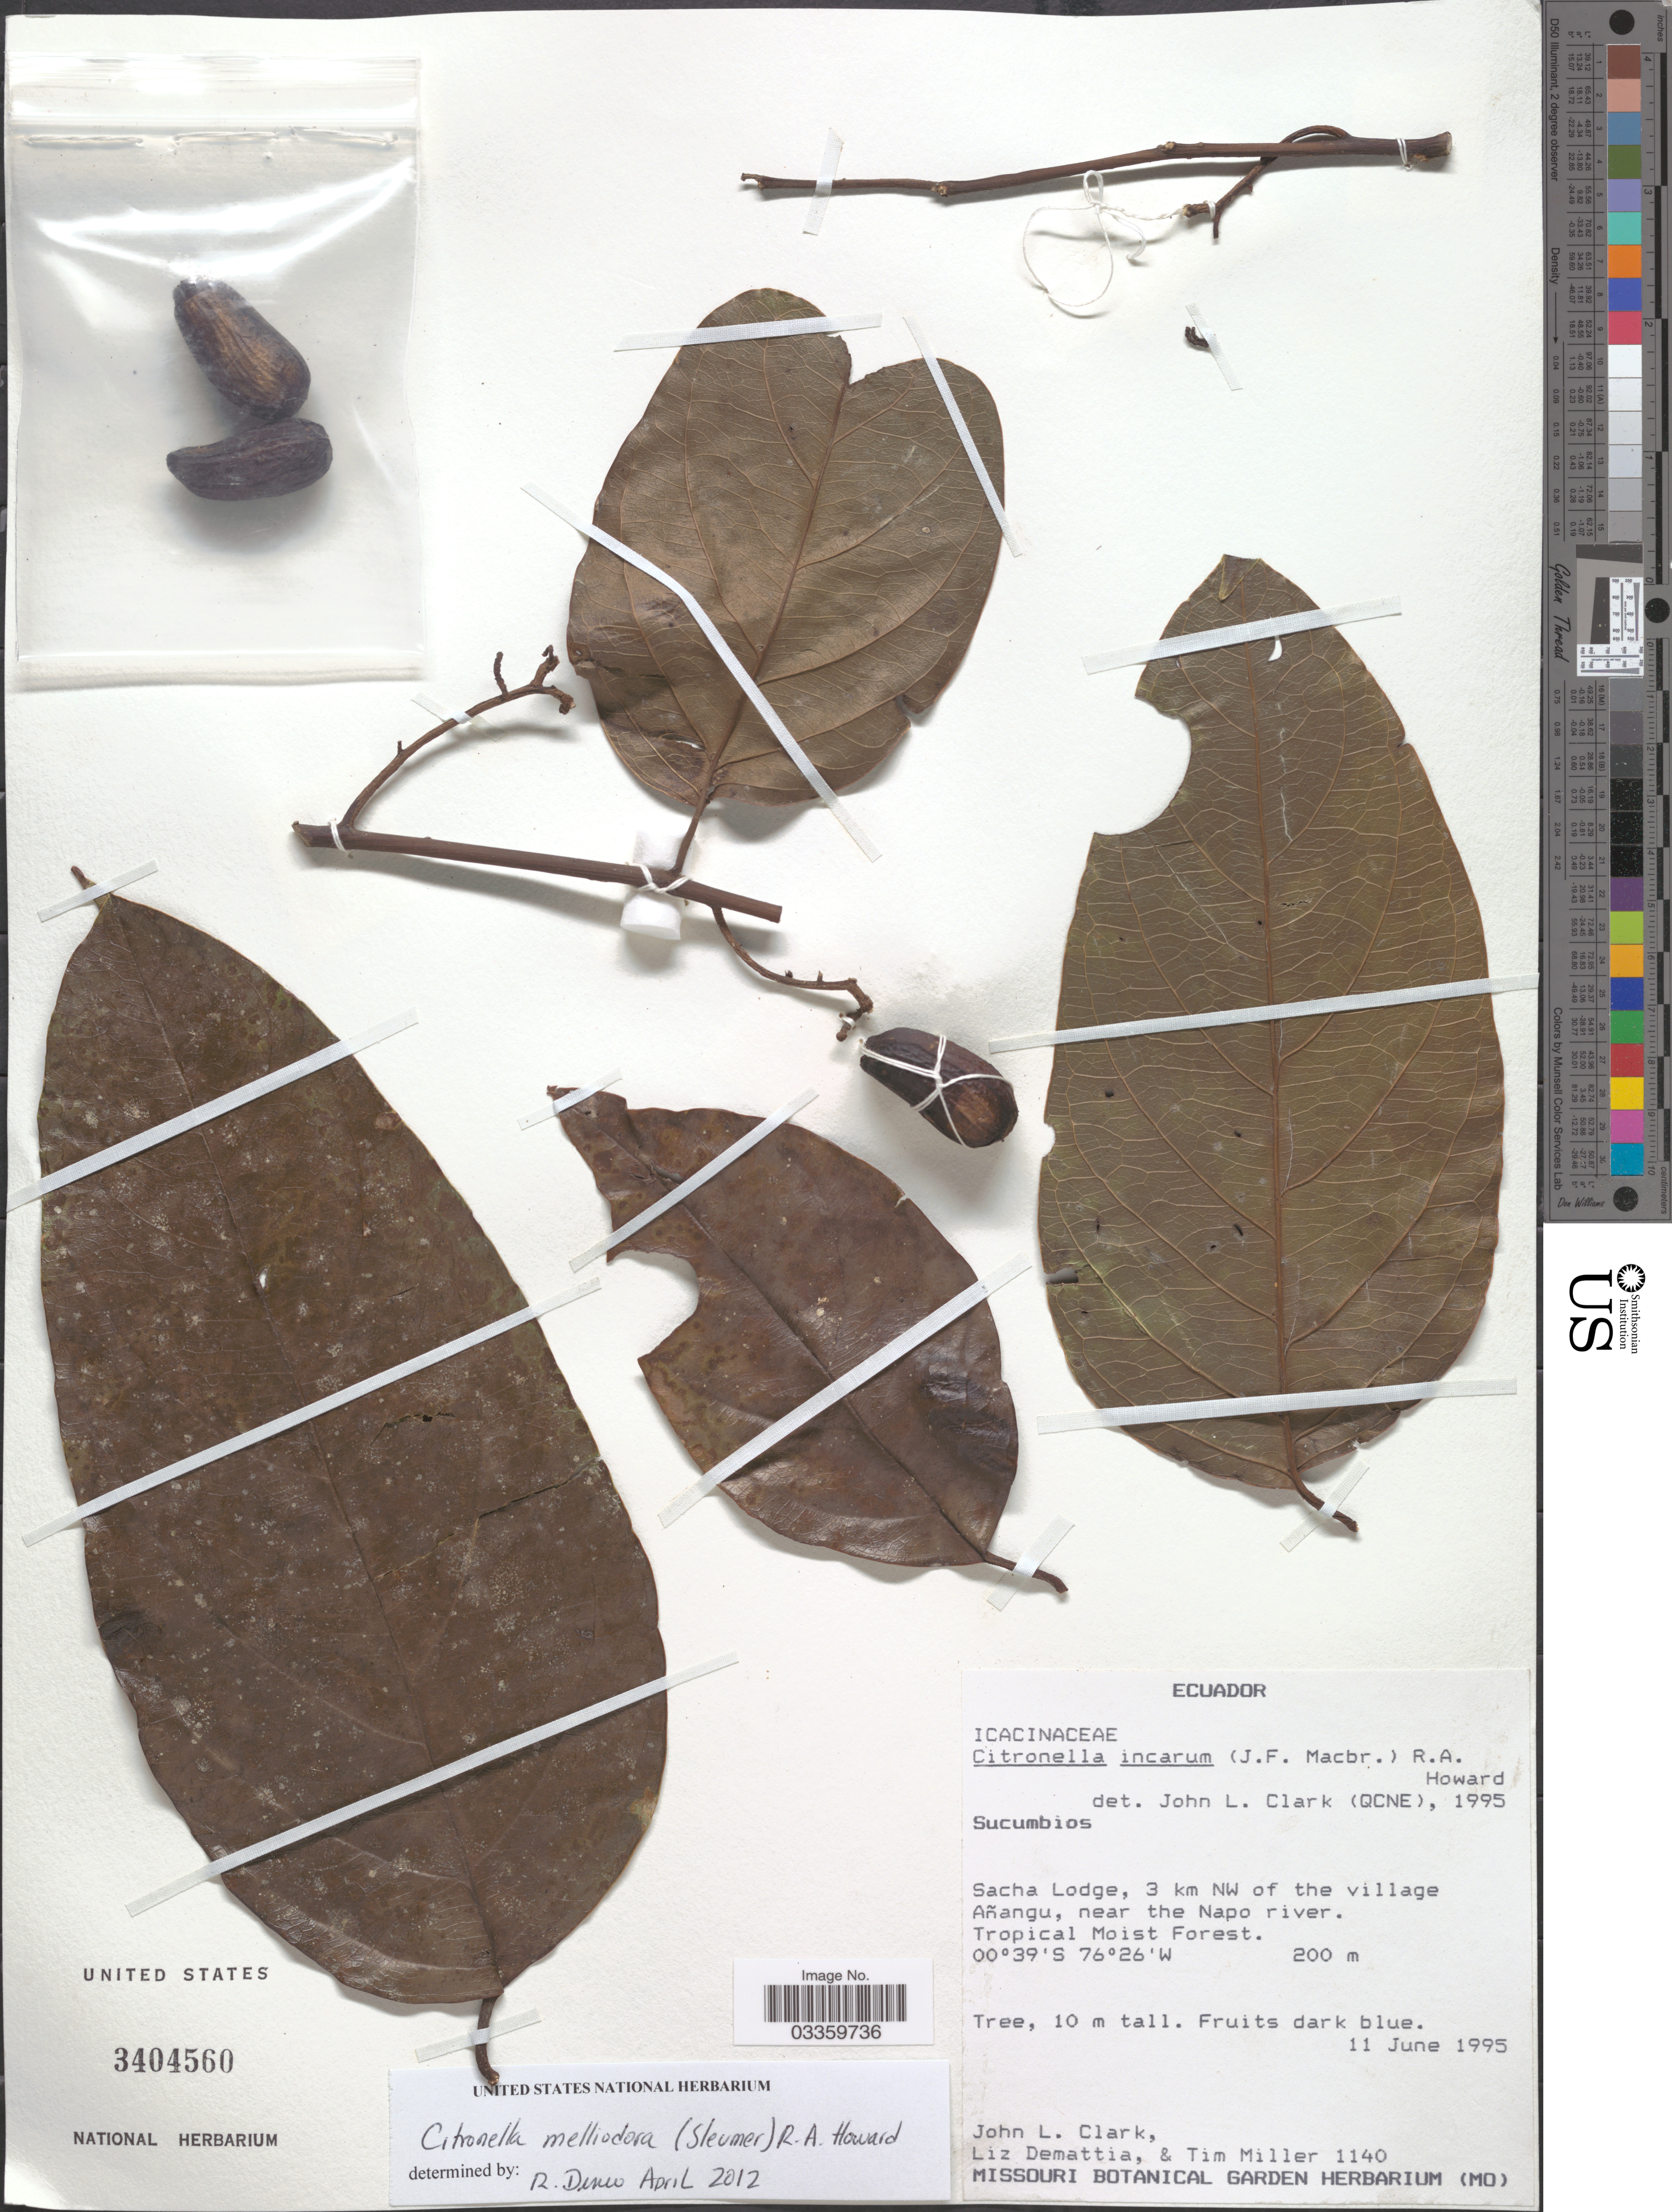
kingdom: Plantae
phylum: Tracheophyta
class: Magnoliopsida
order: Cardiopteridales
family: Cardiopteridaceae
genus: Citronella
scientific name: Citronella melliodora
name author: (Sleumer) R.A. Howard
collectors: J. L. Clark, L. Demattia & T. Miller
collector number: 1140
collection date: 1995-06-11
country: Ecuador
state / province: Sucumbíos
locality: Sacha Lodge, 3 km NW of the village Añangu, near the Napo river.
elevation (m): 200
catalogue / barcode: US 3404560